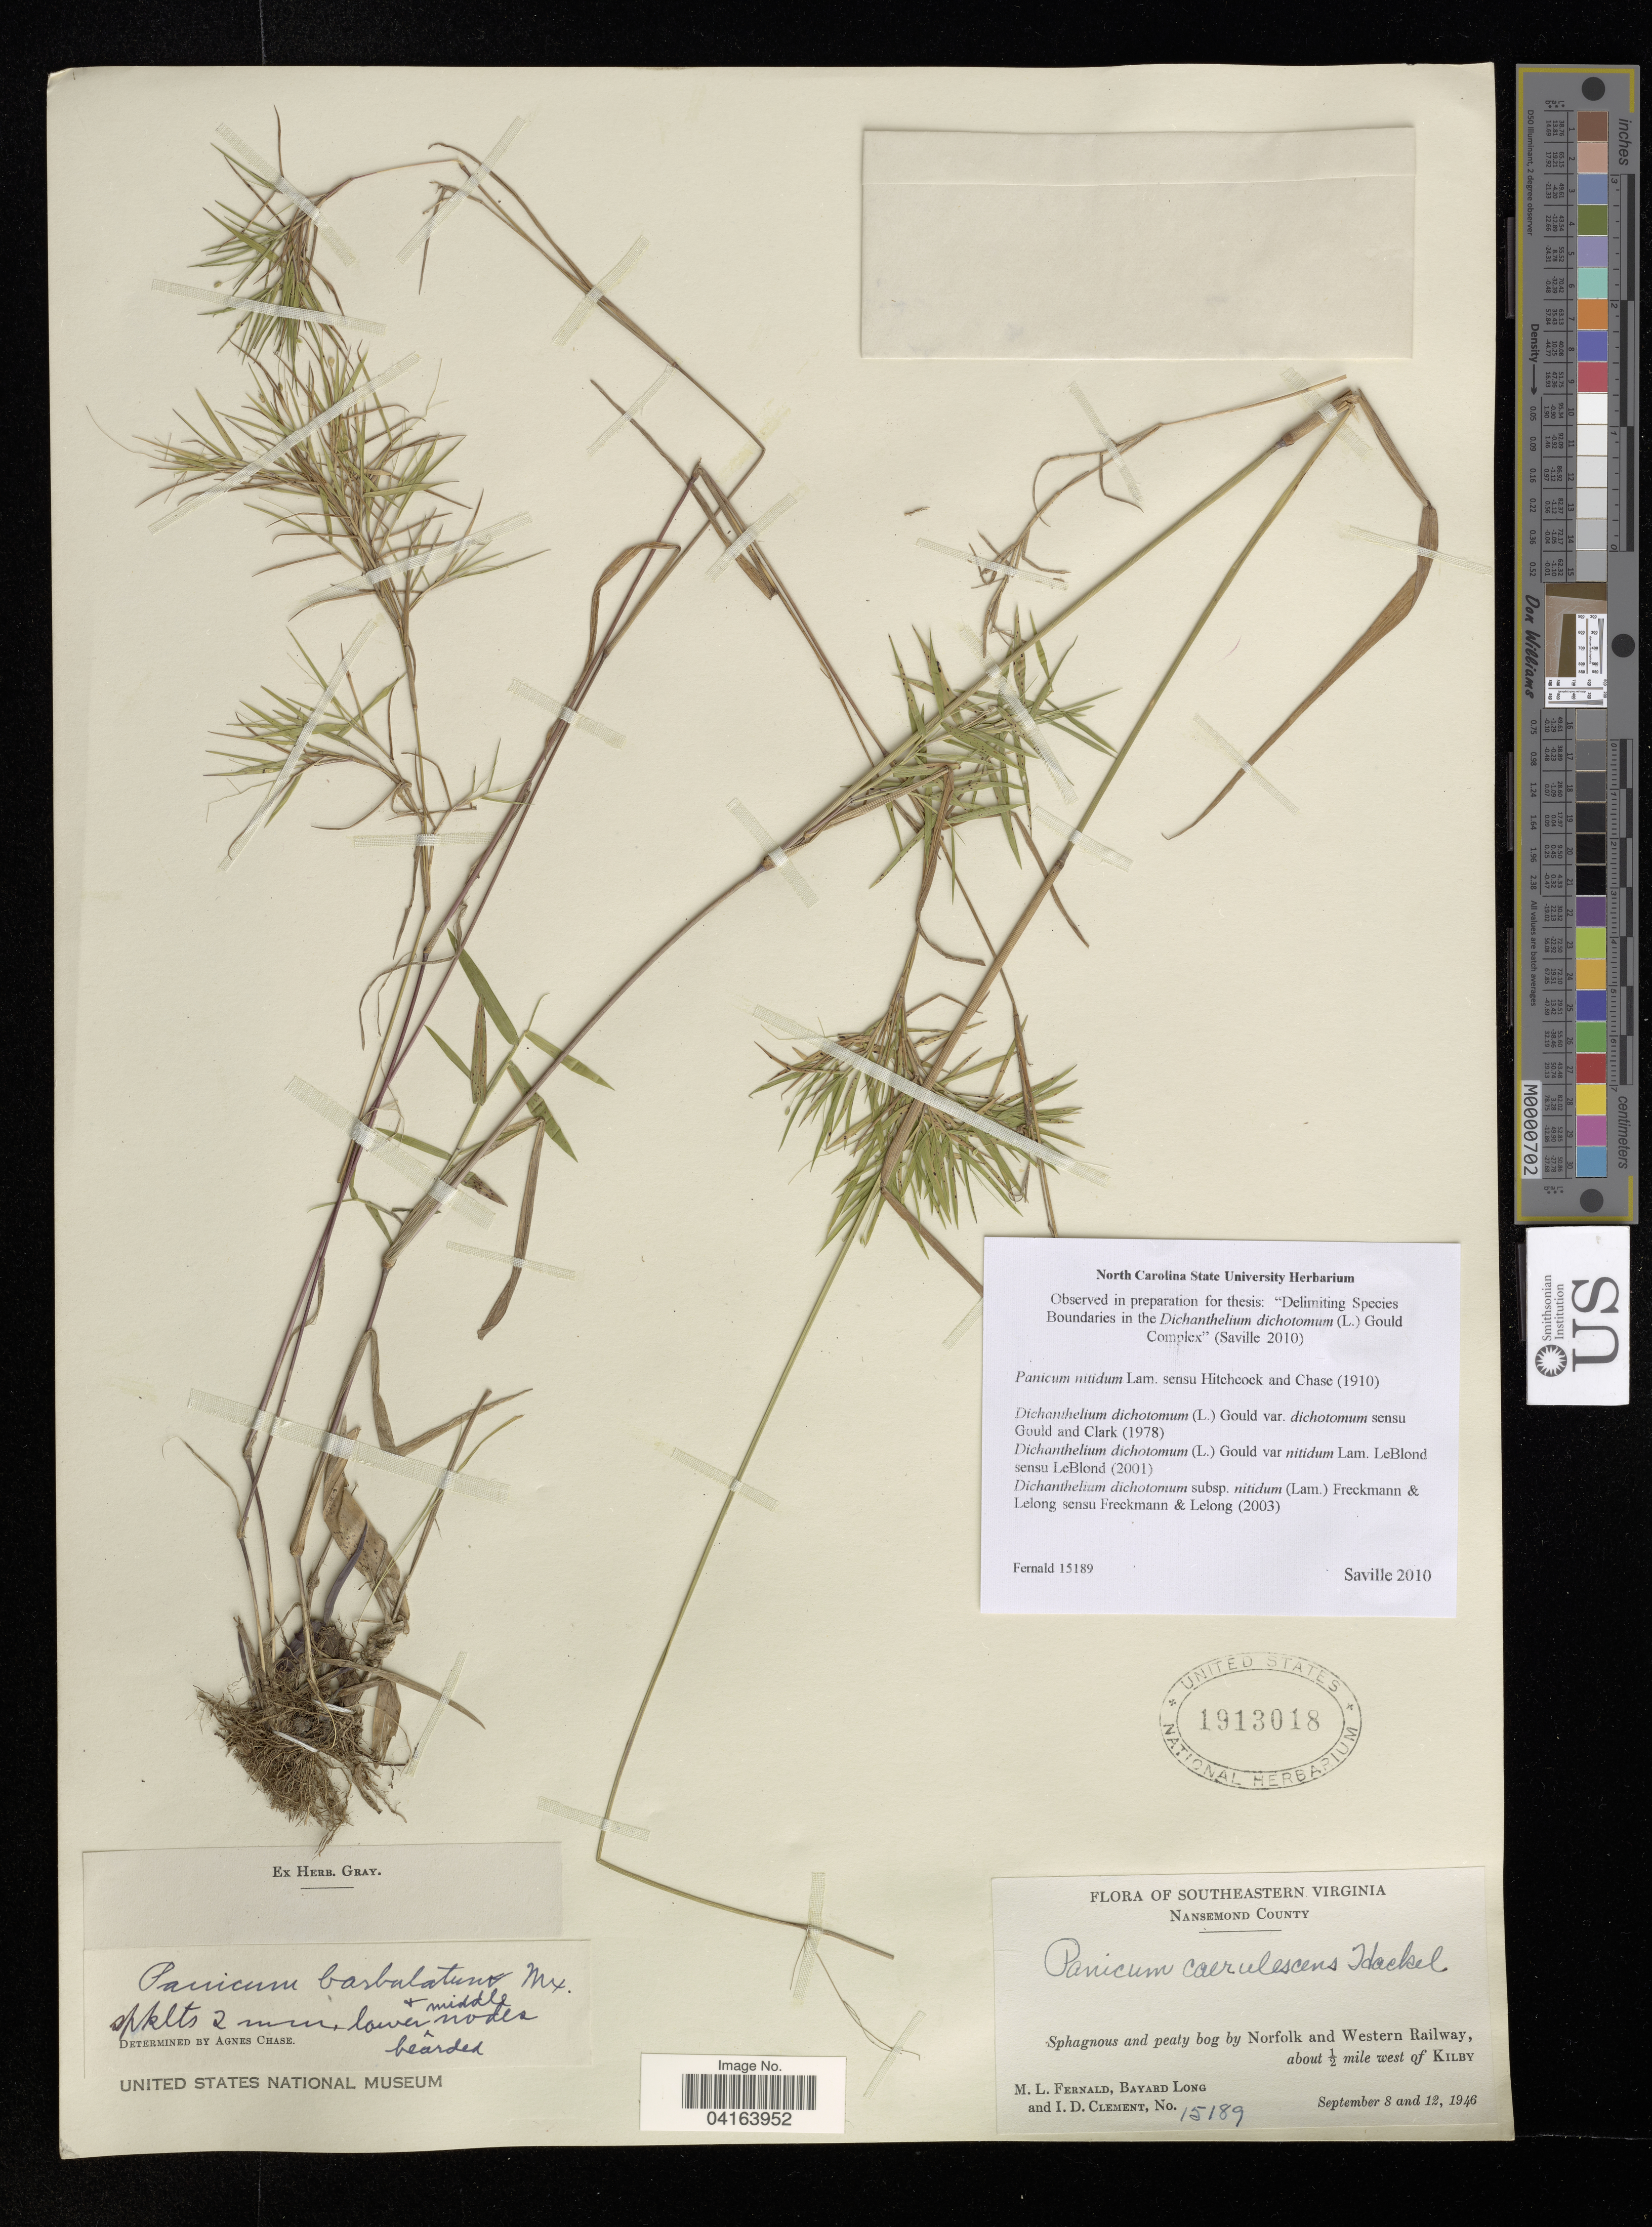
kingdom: Plantae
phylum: Tracheophyta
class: Liliopsida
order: Poales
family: Poaceae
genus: Dichanthelium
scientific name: Dichanthelium dichotomum subsp. nitidum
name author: (Lam.) Freckmann & Lelong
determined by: Saville, A. C., (NCSC), North Carolina State University (UNITED STATES)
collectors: M. L. Fernald, B. Long & I. Clement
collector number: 15189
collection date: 1946-09-08/1946-09-12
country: United States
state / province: Virginia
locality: Southeastern Virginia. Nansemond County. Norfold and Western Railway, about 1/2 mile west of Kilby.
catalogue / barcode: US 1913018